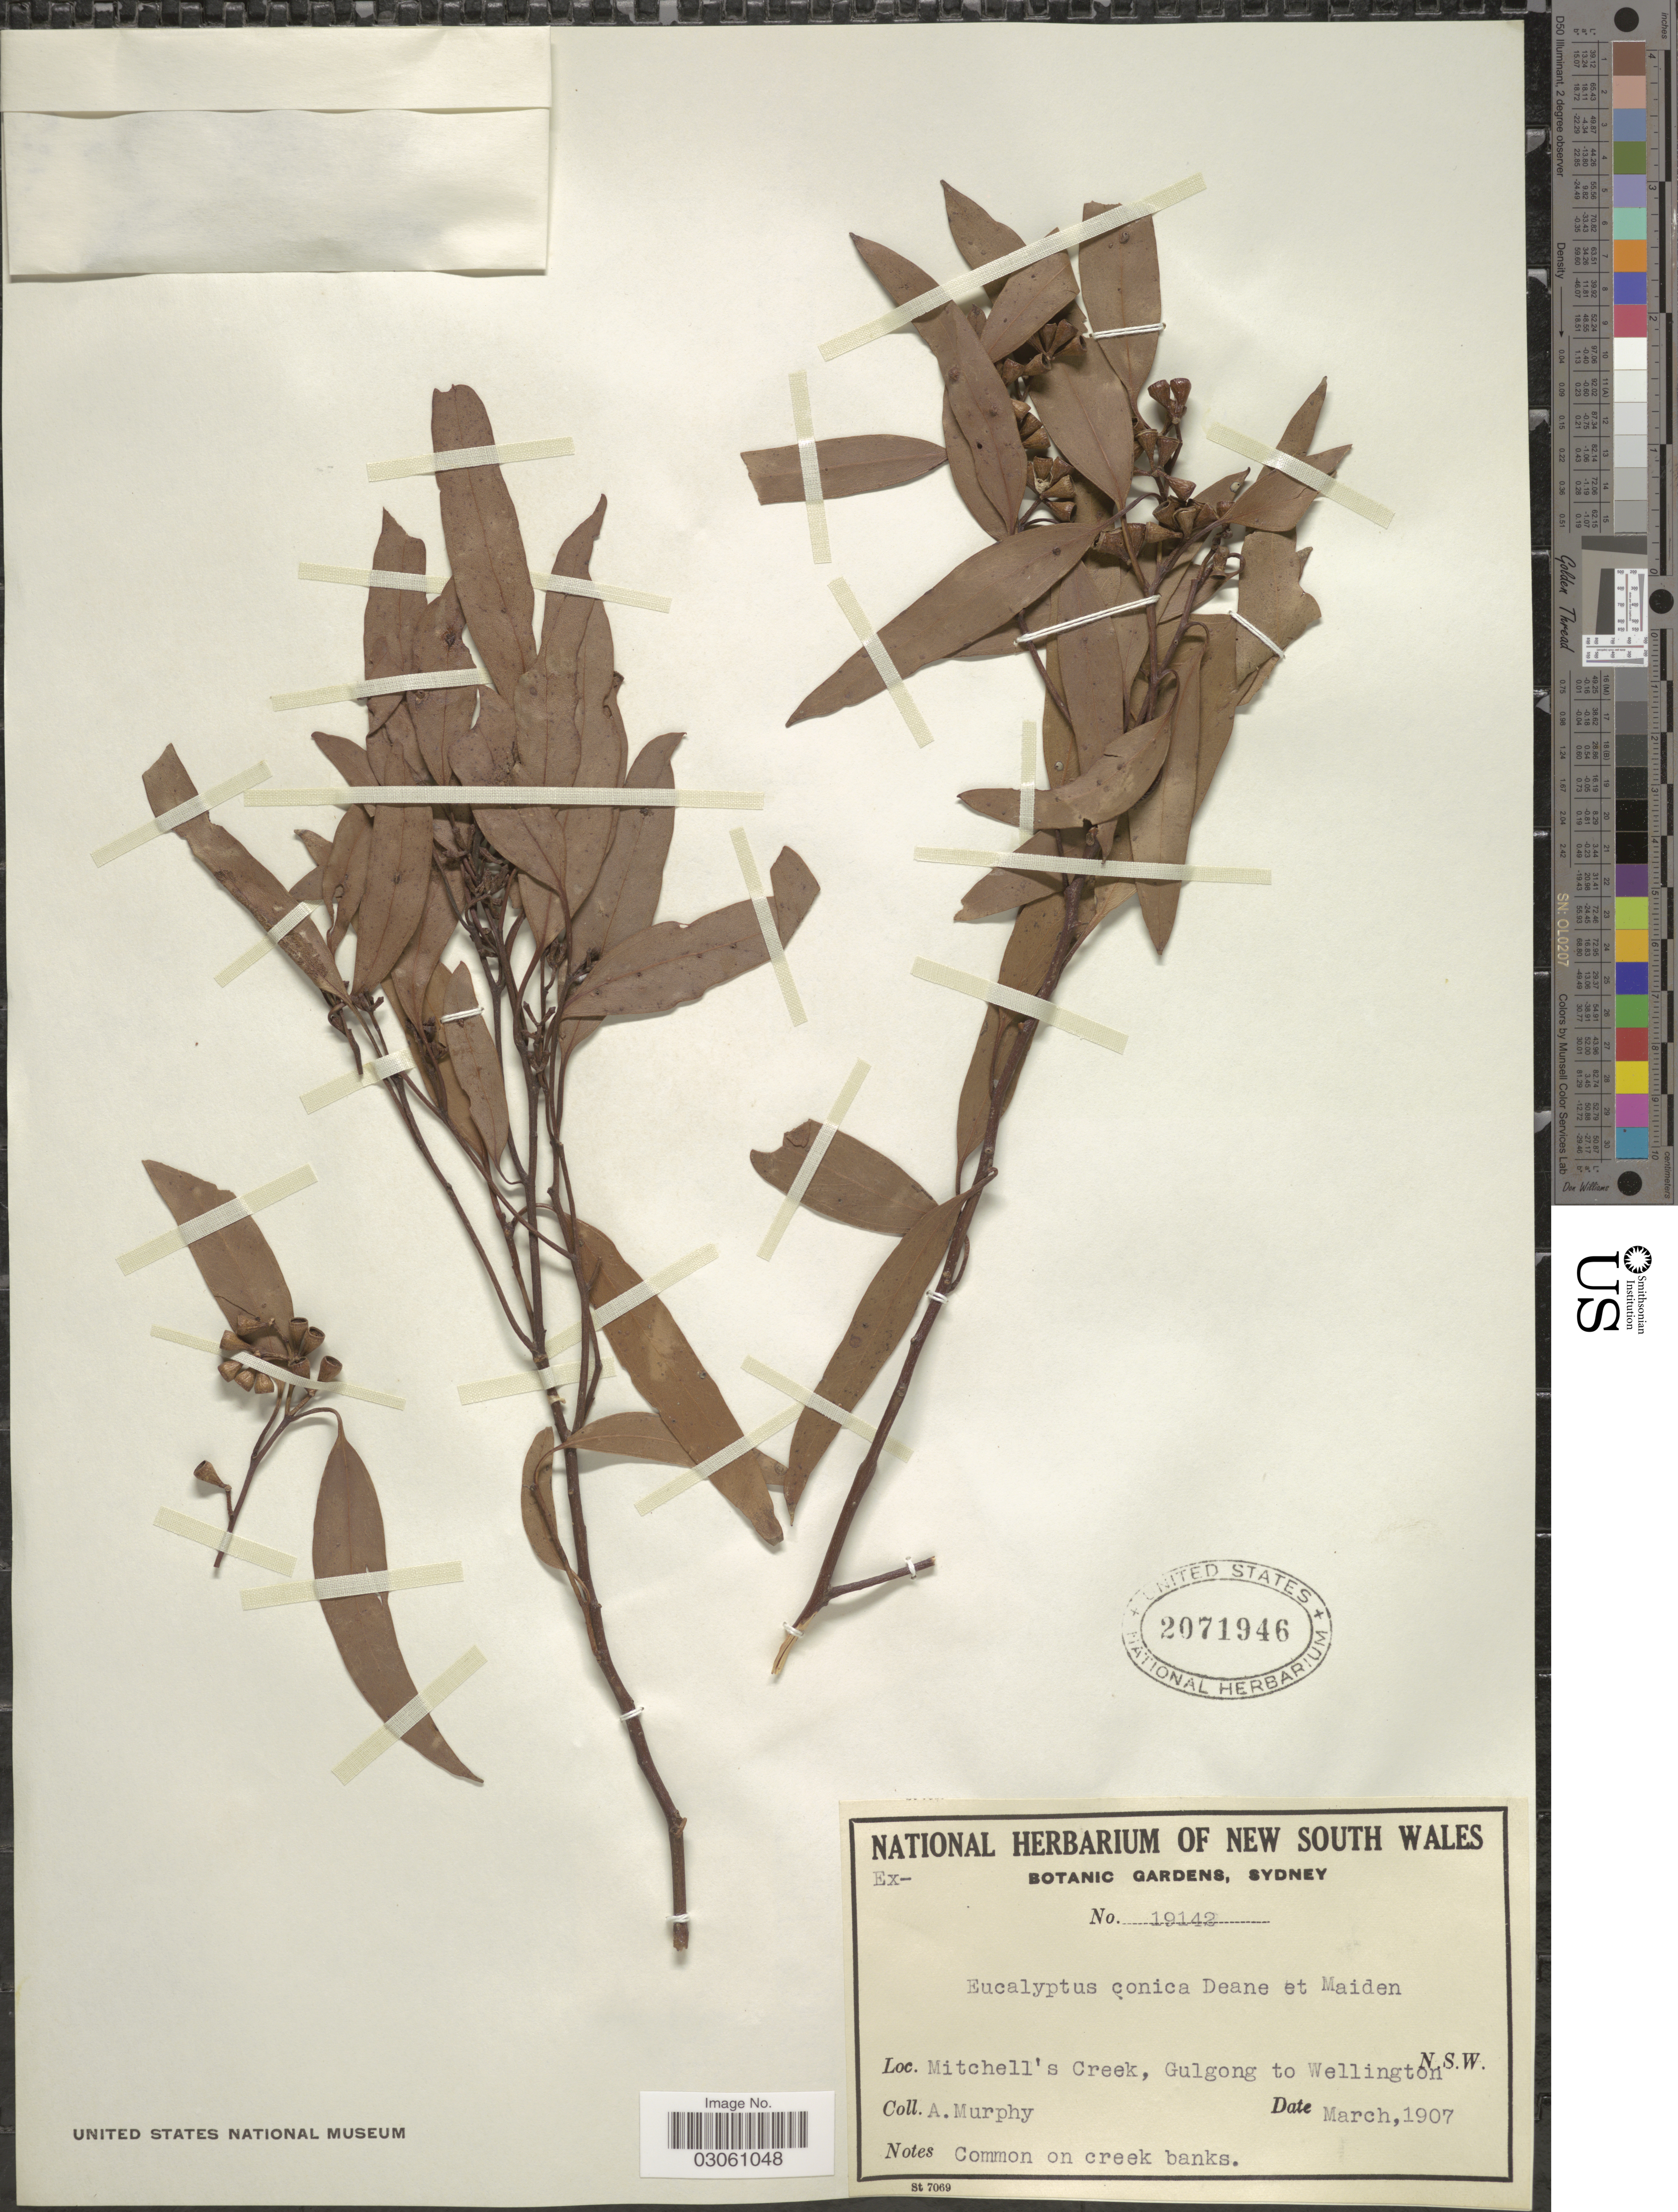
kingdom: Plantae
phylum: Tracheophyta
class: Magnoliopsida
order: Myrtales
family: Myrtaceae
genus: Eucalyptus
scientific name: Eucalyptus conica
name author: H. Deane & Maiden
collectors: A. Murphy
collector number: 19142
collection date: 1907-03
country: Australia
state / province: New South Wales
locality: Mitchell's Creek, Gulgong to Wellington.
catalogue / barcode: US 2071946